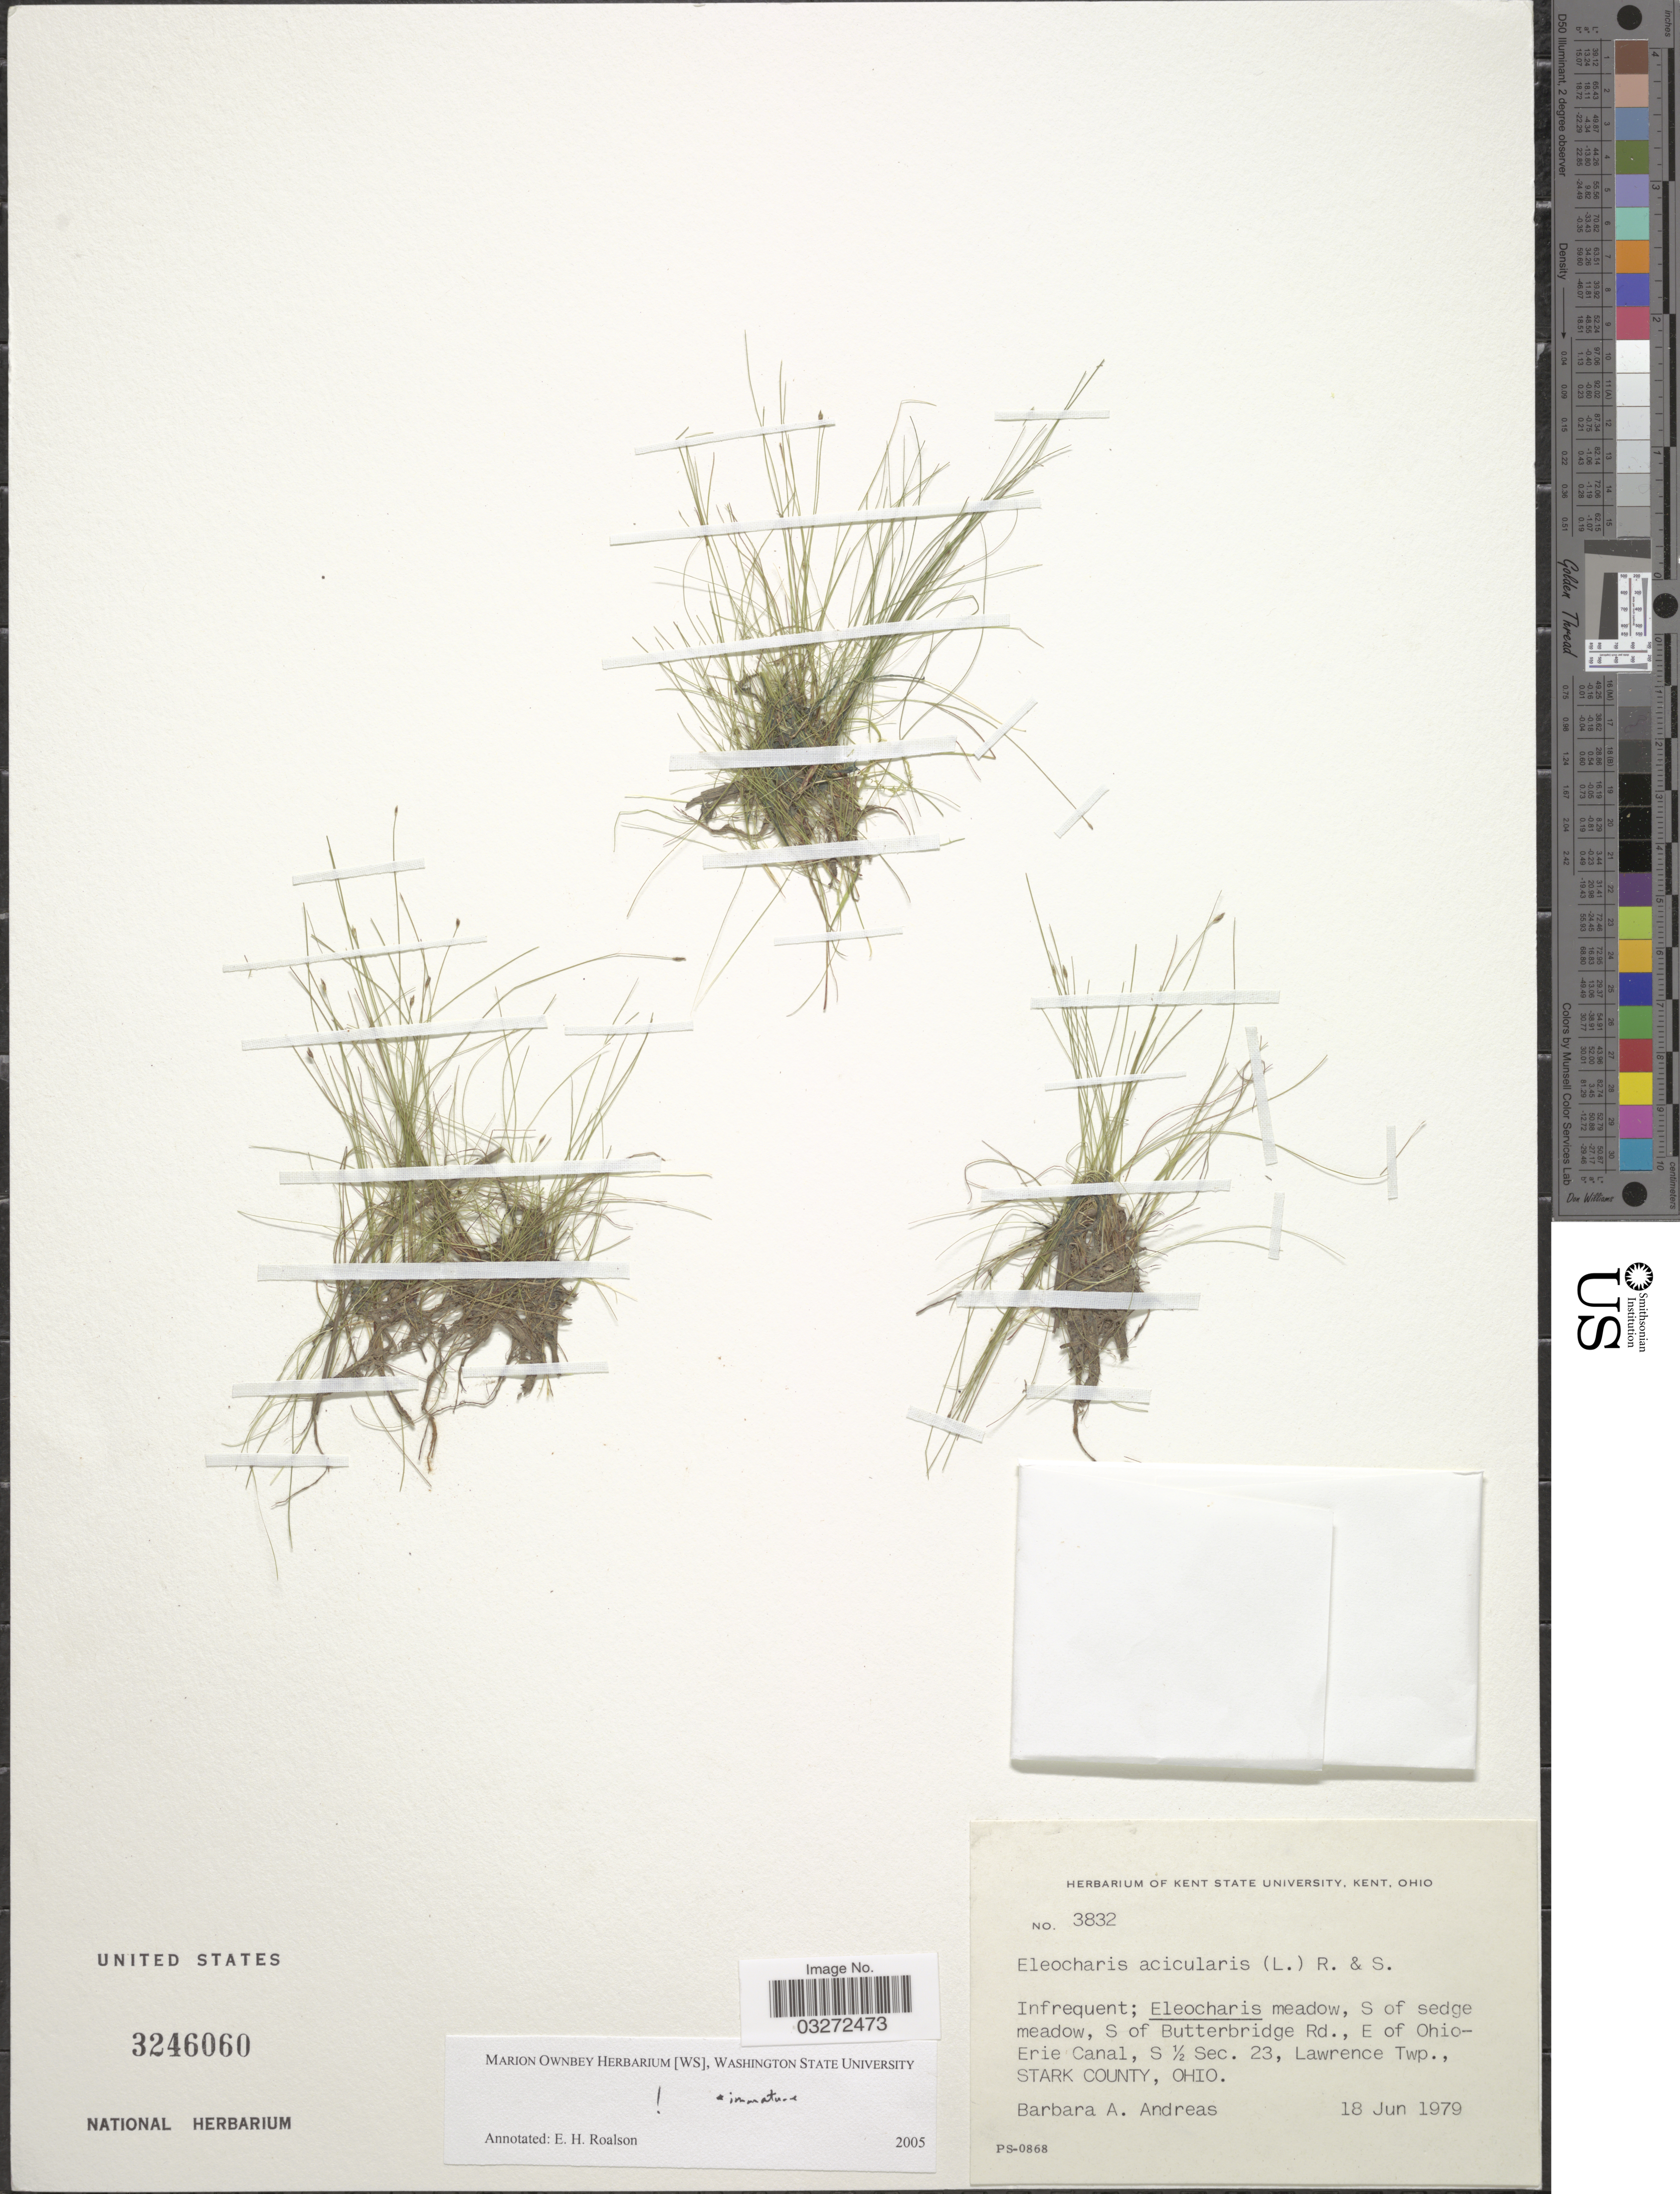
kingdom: Plantae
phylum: Tracheophyta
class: Liliopsida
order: Poales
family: Cyperaceae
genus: Eleocharis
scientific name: Eleocharis acicularis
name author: (L.) Roem. & Schult.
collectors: B. A. Andreas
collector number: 3832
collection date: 1979-06-18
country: United States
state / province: Ohio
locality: S of sedge meadow, S of Butterbridge Rd., E of Ohio-Erie Canal, S ½ Sec. 23, Lawrence Twp., Stark County.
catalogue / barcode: US 3246060